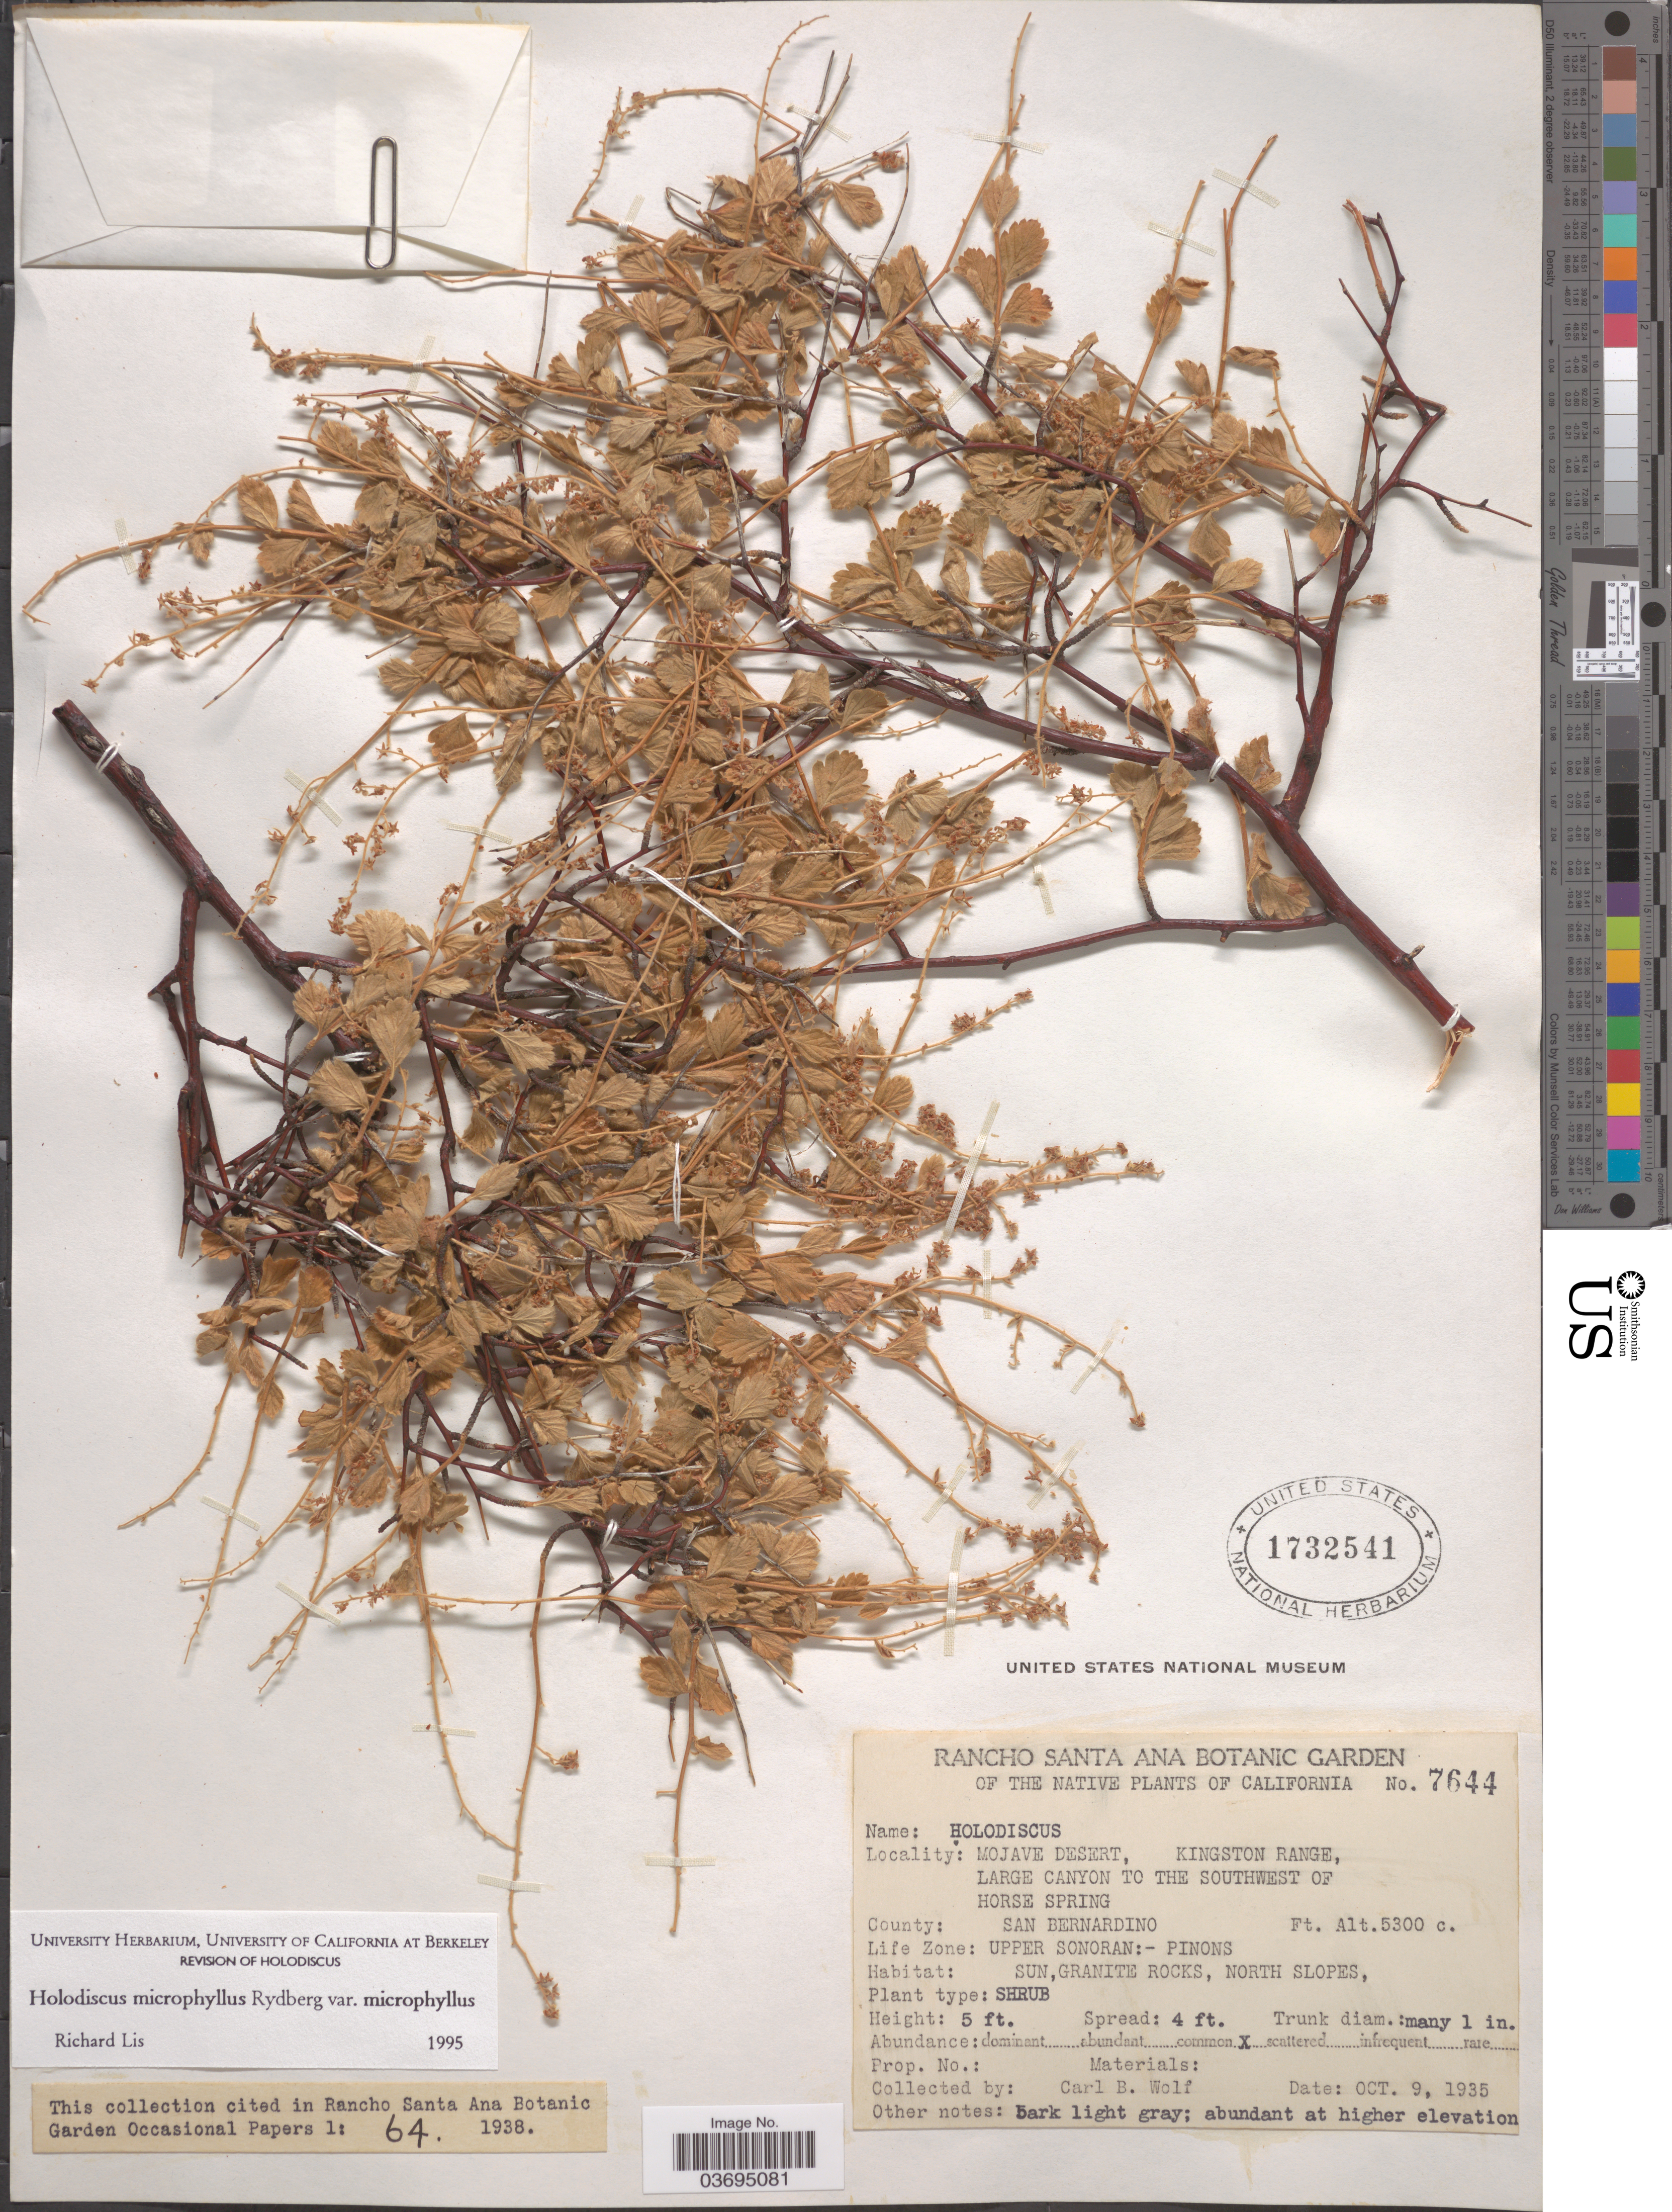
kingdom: Plantae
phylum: Tracheophyta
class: Magnoliopsida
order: Rosales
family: Rosaceae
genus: Holodiscus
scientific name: Holodiscus discolor var. microphyllus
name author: (Rydb.) Jeps.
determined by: Strong, Mark T., (BOT), Smithsonian Institution - National Museum of Natural History (UNITED STATES)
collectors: C. B. Wolf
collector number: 7644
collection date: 1935-10-09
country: United States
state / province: California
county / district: San Bernardino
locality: Mojave Desert, Kingston Range, Large Canyon to the Southwest of Horse Spring. County: San Bernardino.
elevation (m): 1615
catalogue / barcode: US 1732541